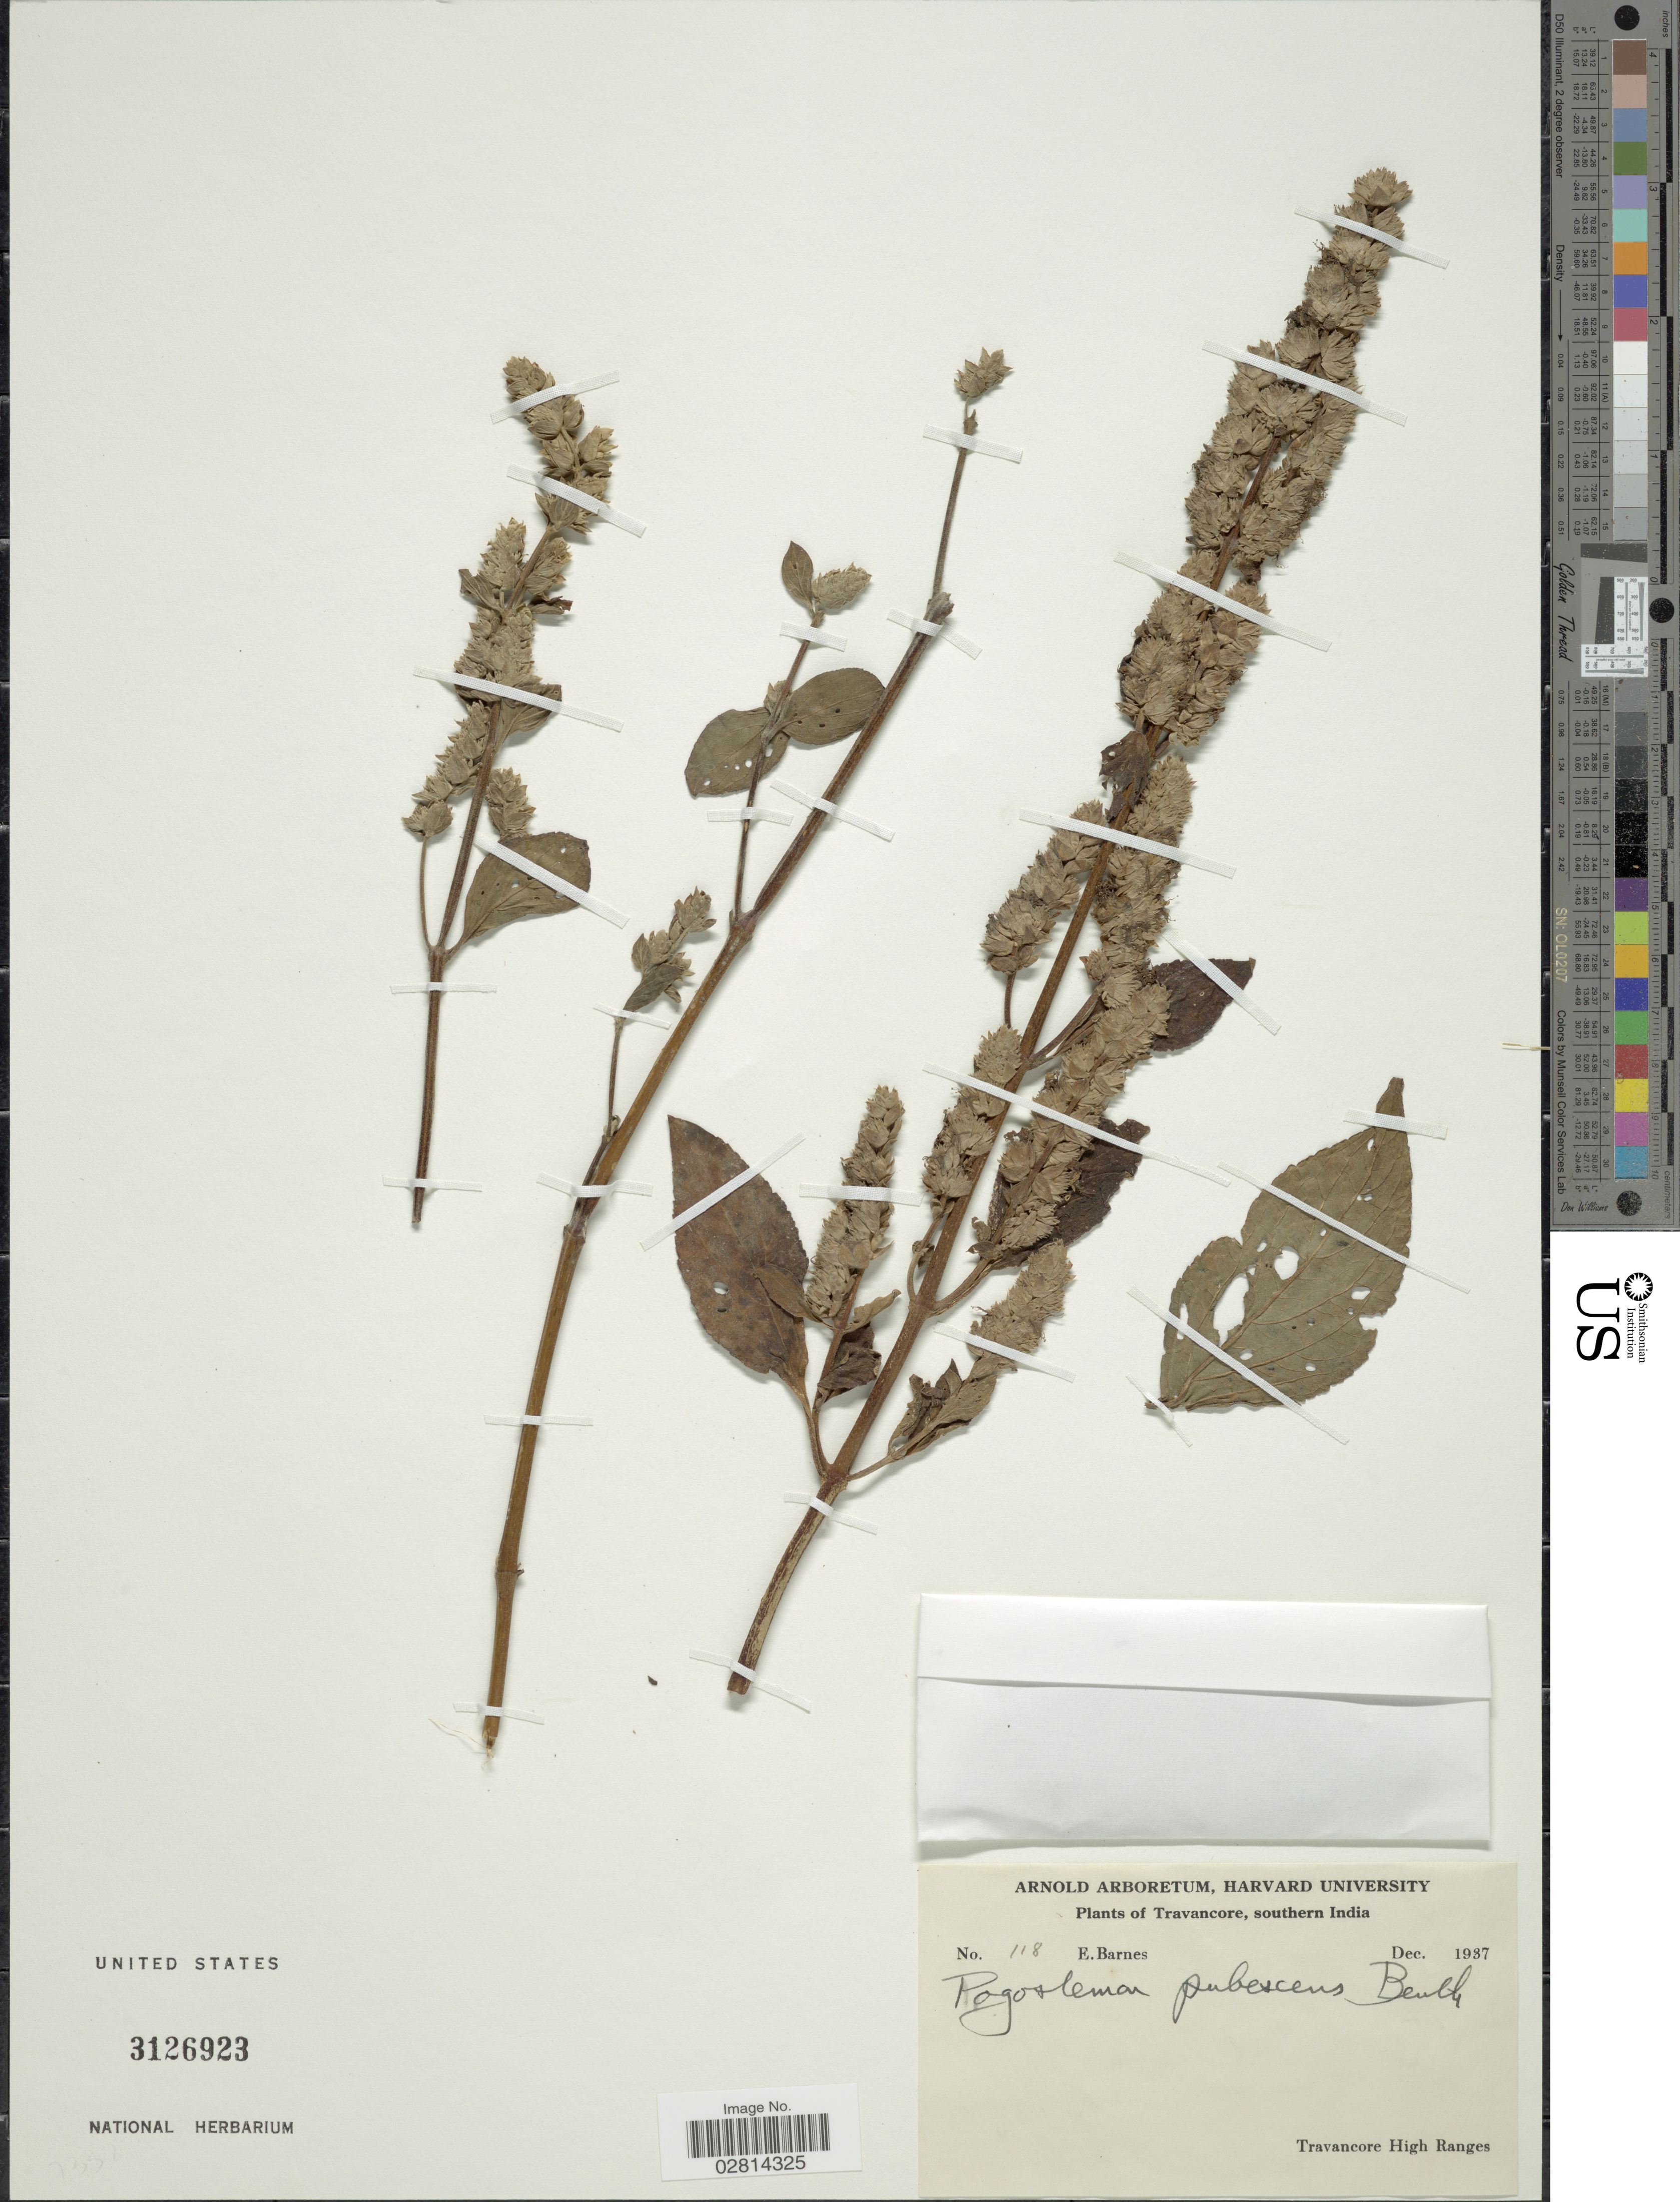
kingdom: Plantae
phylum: Tracheophyta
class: Magnoliopsida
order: Lamiales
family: Lamiaceae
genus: Pogostemon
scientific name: Pogostemon pubescens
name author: Benth.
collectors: E. Barnes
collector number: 118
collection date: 1937-12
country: India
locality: Travancore, southern India. Travancore High Ranges.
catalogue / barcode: US 3126923